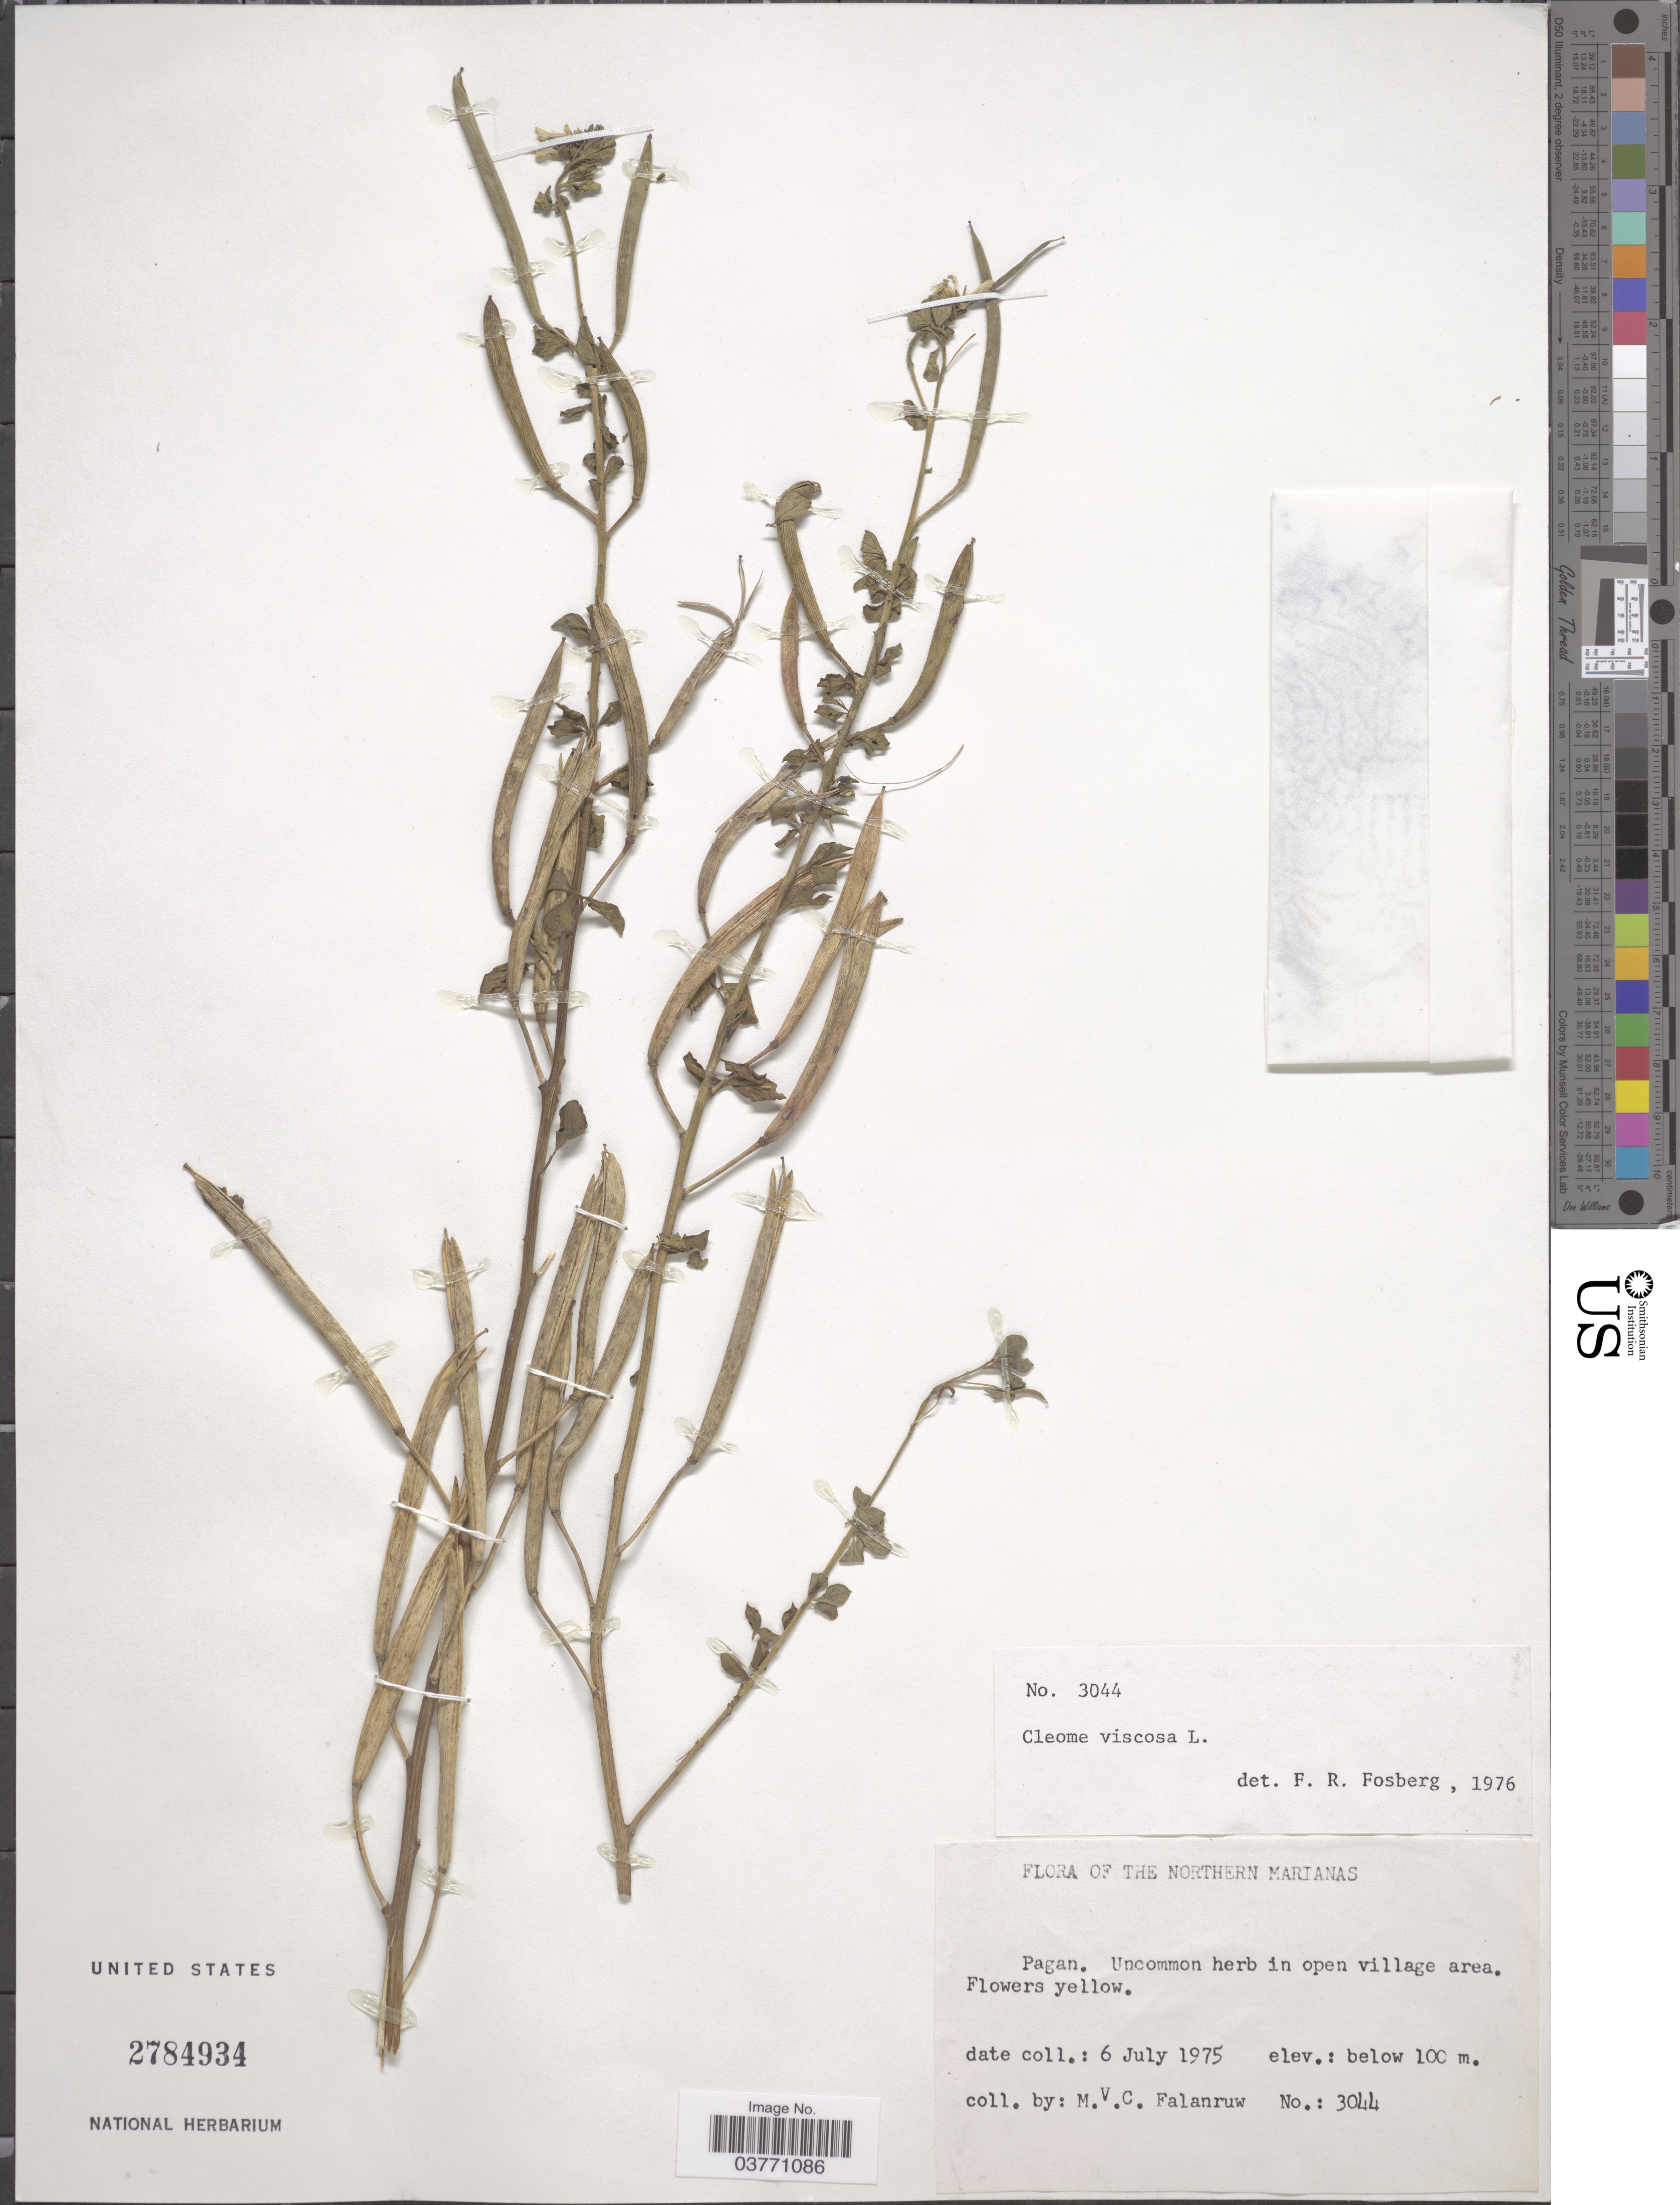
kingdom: Plantae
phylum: Tracheophyta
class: Magnoliopsida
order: Brassicales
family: Cleomaceae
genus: Arivela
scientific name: Arivela viscosa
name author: (L.) Raf.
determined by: Wagner, W. L., (BOT), Smithsonian Institution - National Museum of Natural History (UNITED STATES)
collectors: M. V. Falanruw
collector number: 3044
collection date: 1975-07-06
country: Northern Mariana Islands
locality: The Northern Marianas. Pagan. In open village area.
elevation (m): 100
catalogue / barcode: US 2784934